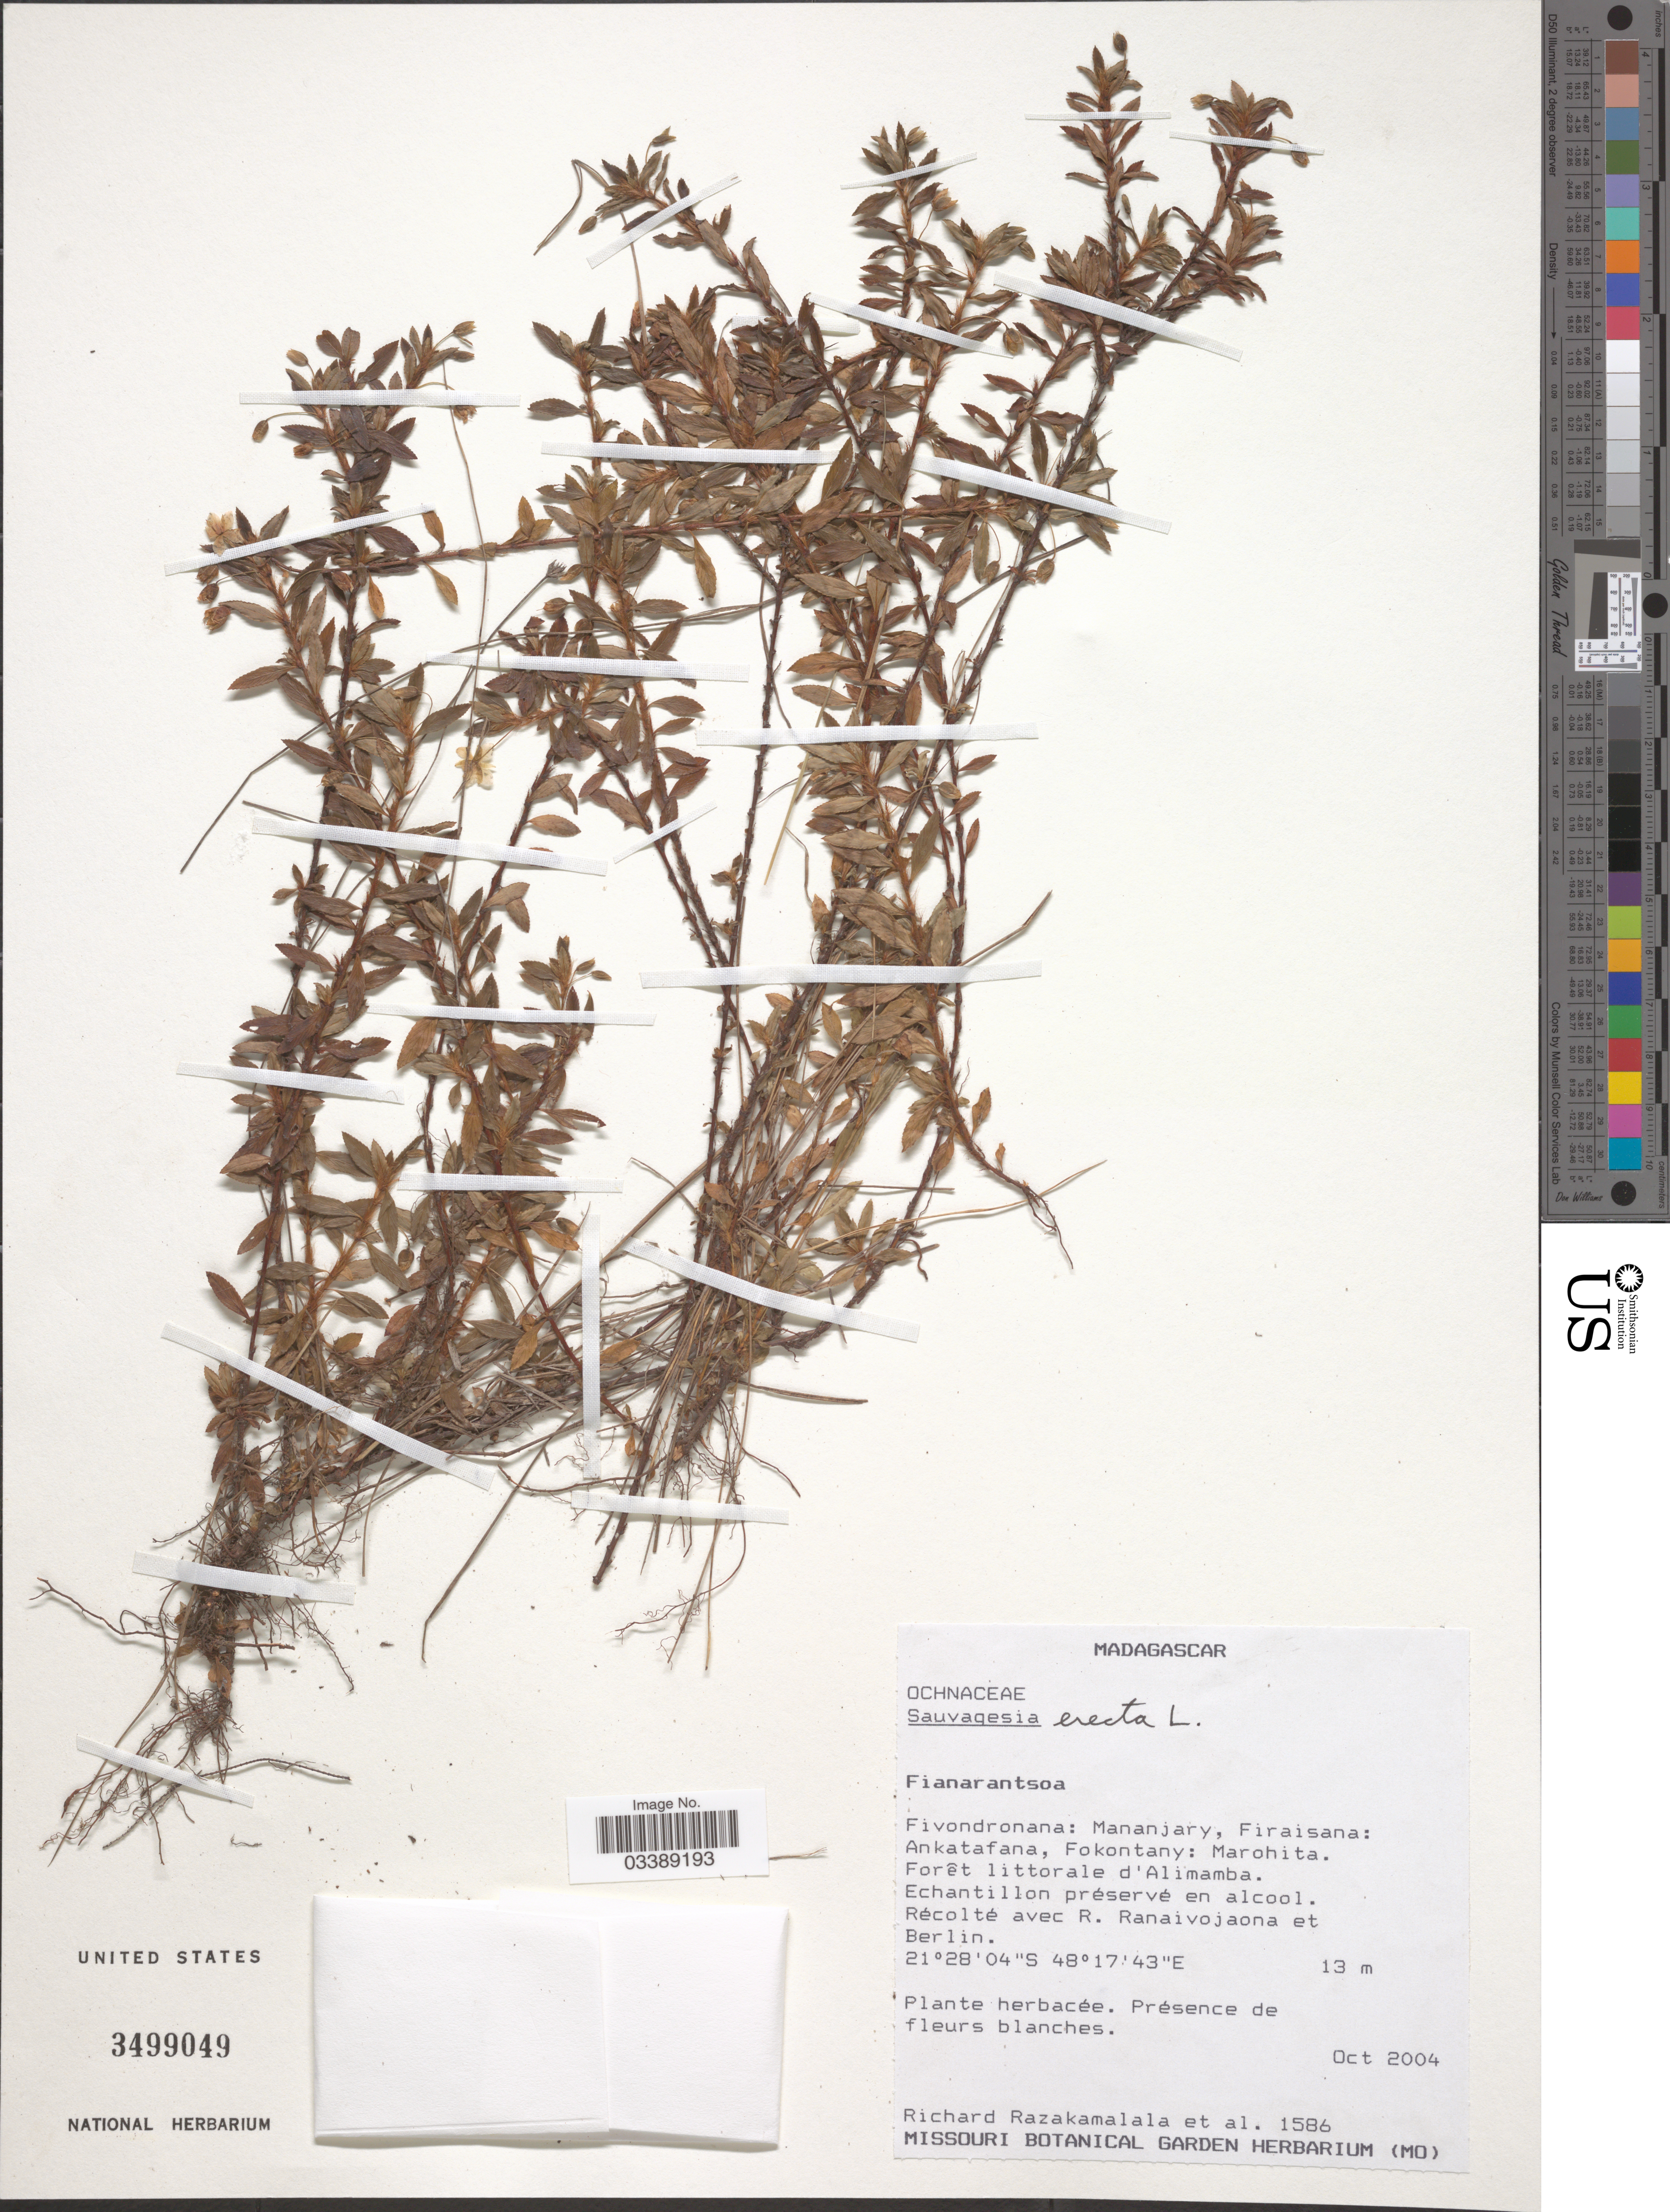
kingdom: Plantae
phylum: Tracheophyta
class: Magnoliopsida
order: Malpighiales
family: Ochnaceae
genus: Sauvagesia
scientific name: Sauvagesia erecta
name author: L.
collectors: R. Razakamalala, R. Ranaivojaona & Berlin, --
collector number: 1586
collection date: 2004-10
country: Madagascar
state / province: Vatovavy Fitovinany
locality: Fivondronana: Mananjary, Firaisana: Ankatafana, Fokontany: Marohita. Forêt littorale d'Alimamba.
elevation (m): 13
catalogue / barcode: US 3499049